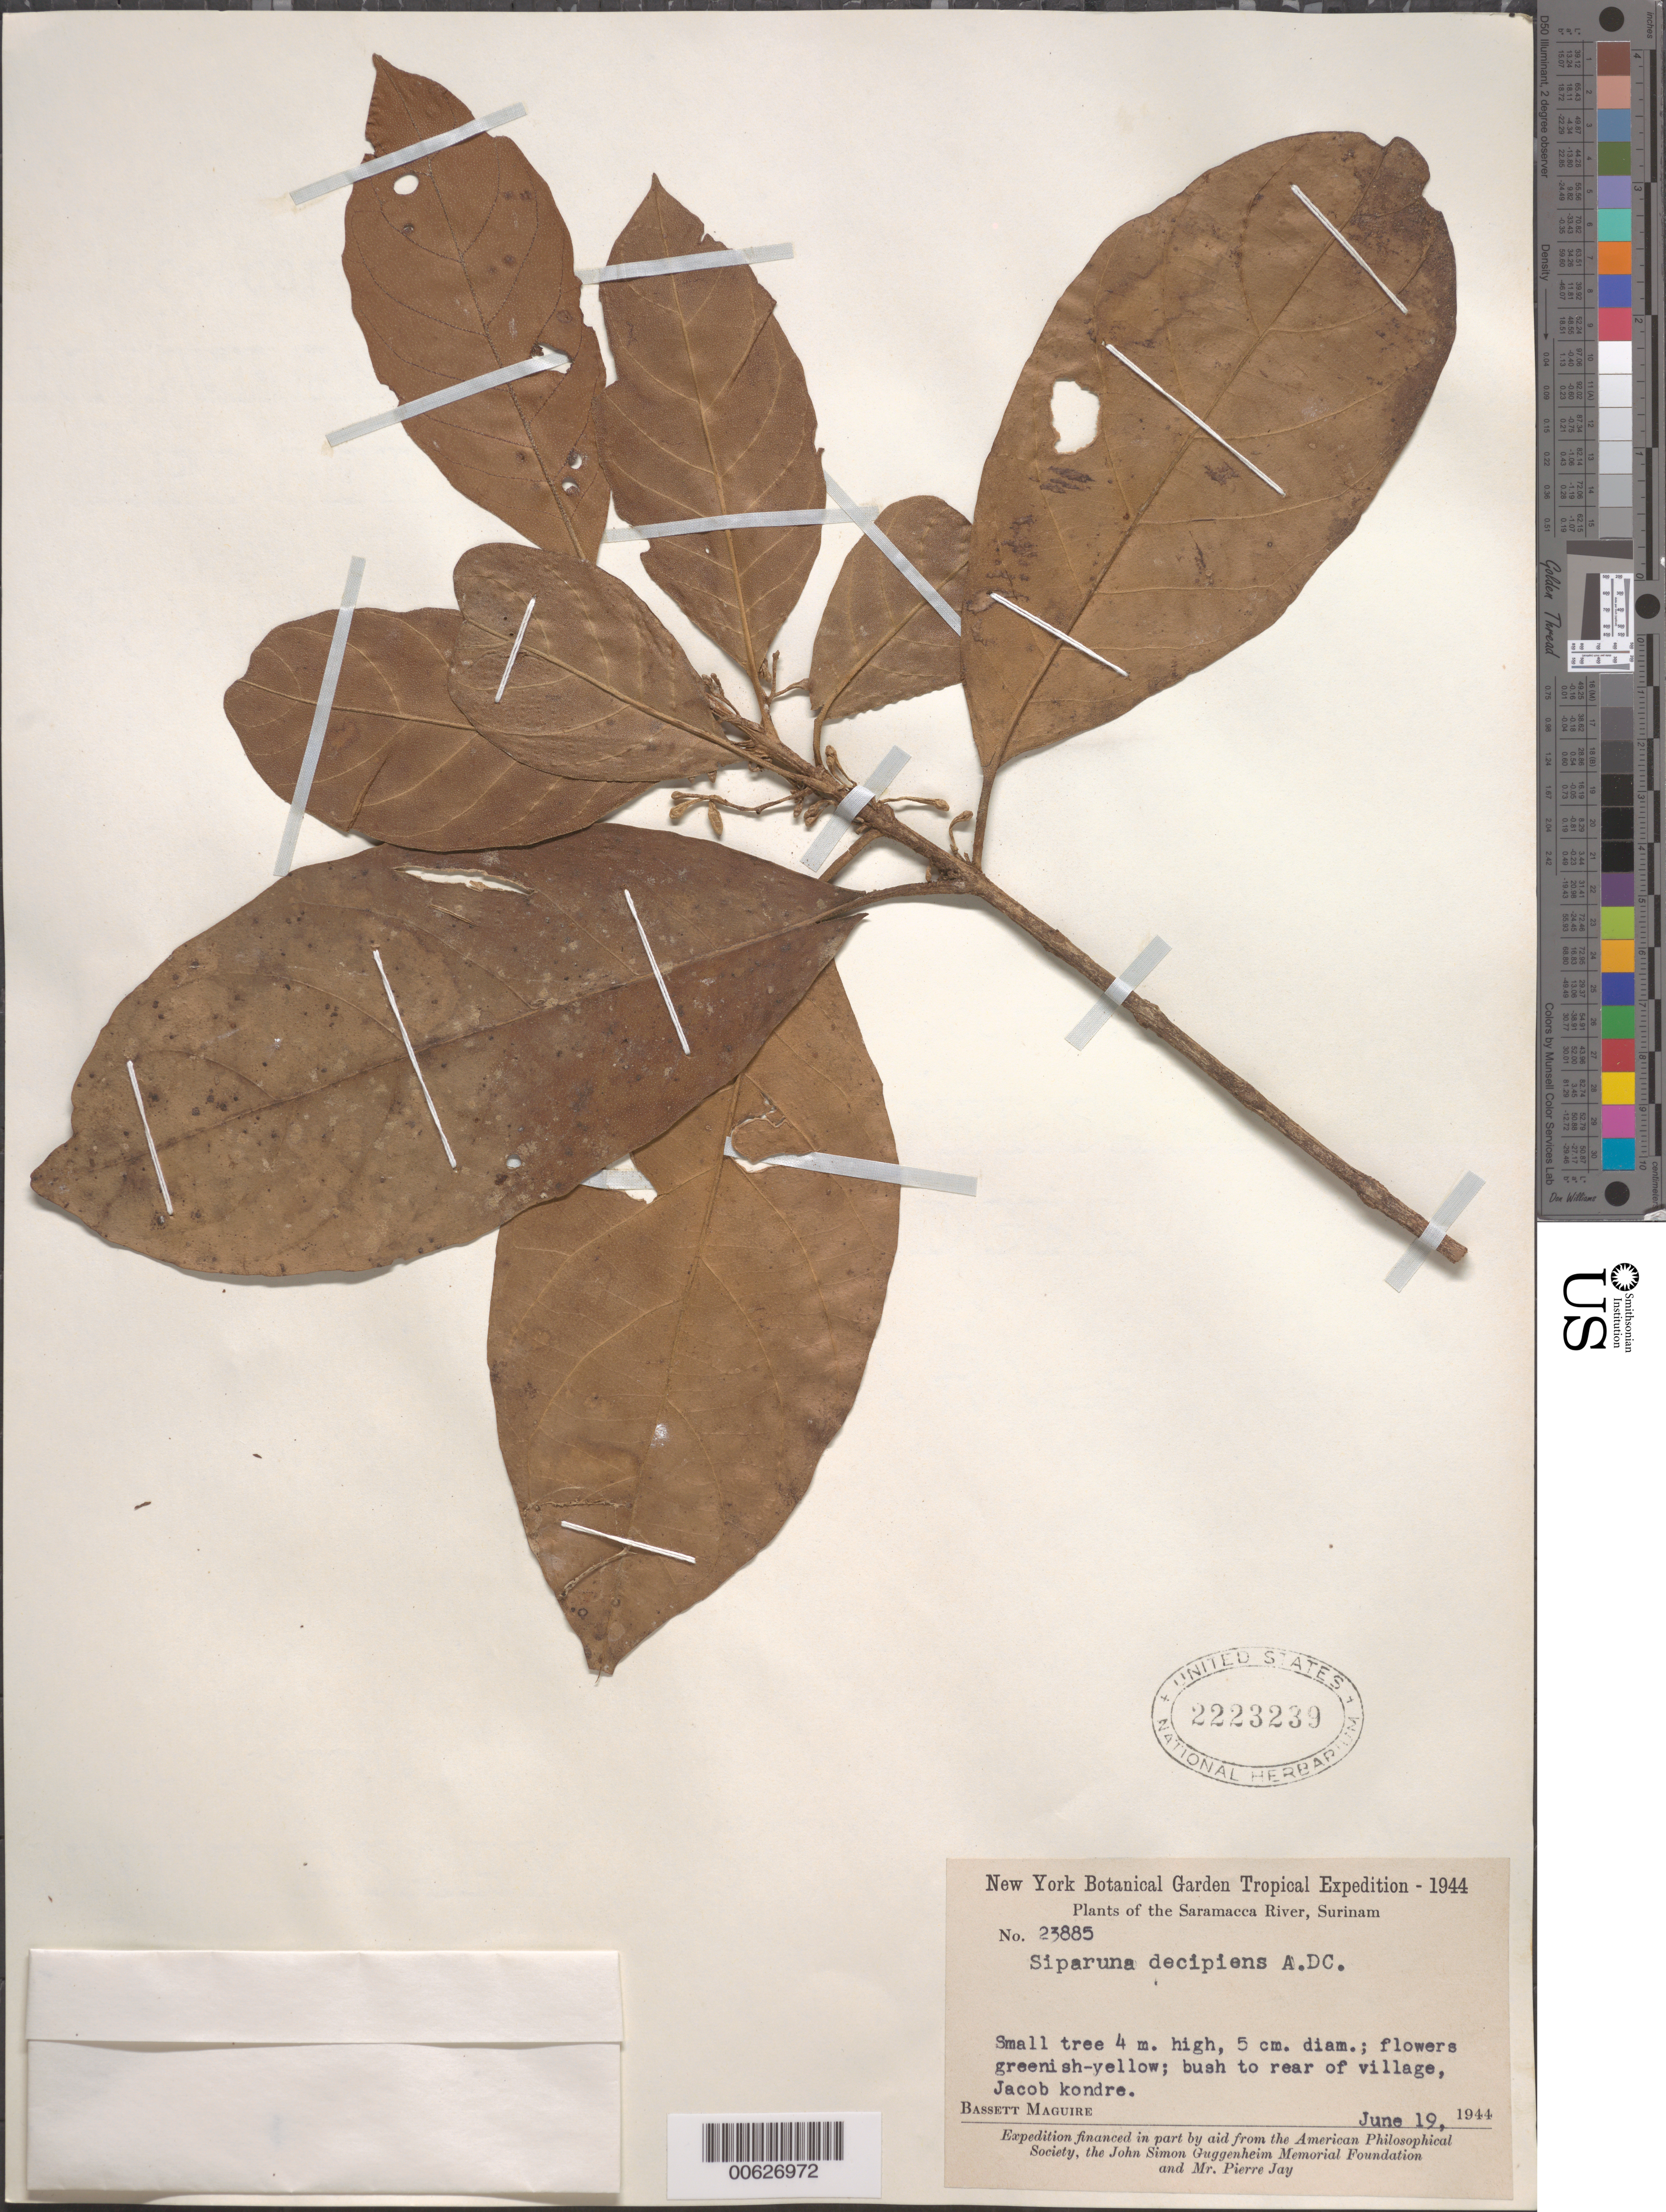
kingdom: Plantae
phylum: Tracheophyta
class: Magnoliopsida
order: Laurales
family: Siparunaceae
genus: Siparuna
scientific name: Siparuna decipiens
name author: (Tul.) A. DC.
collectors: B. Maguire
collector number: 23885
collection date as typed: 19-Jun-44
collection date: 1944-06-19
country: Suriname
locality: Jacob Kondre village, Saramacca River headwaters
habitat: Bush to rear of village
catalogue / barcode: US 2223239